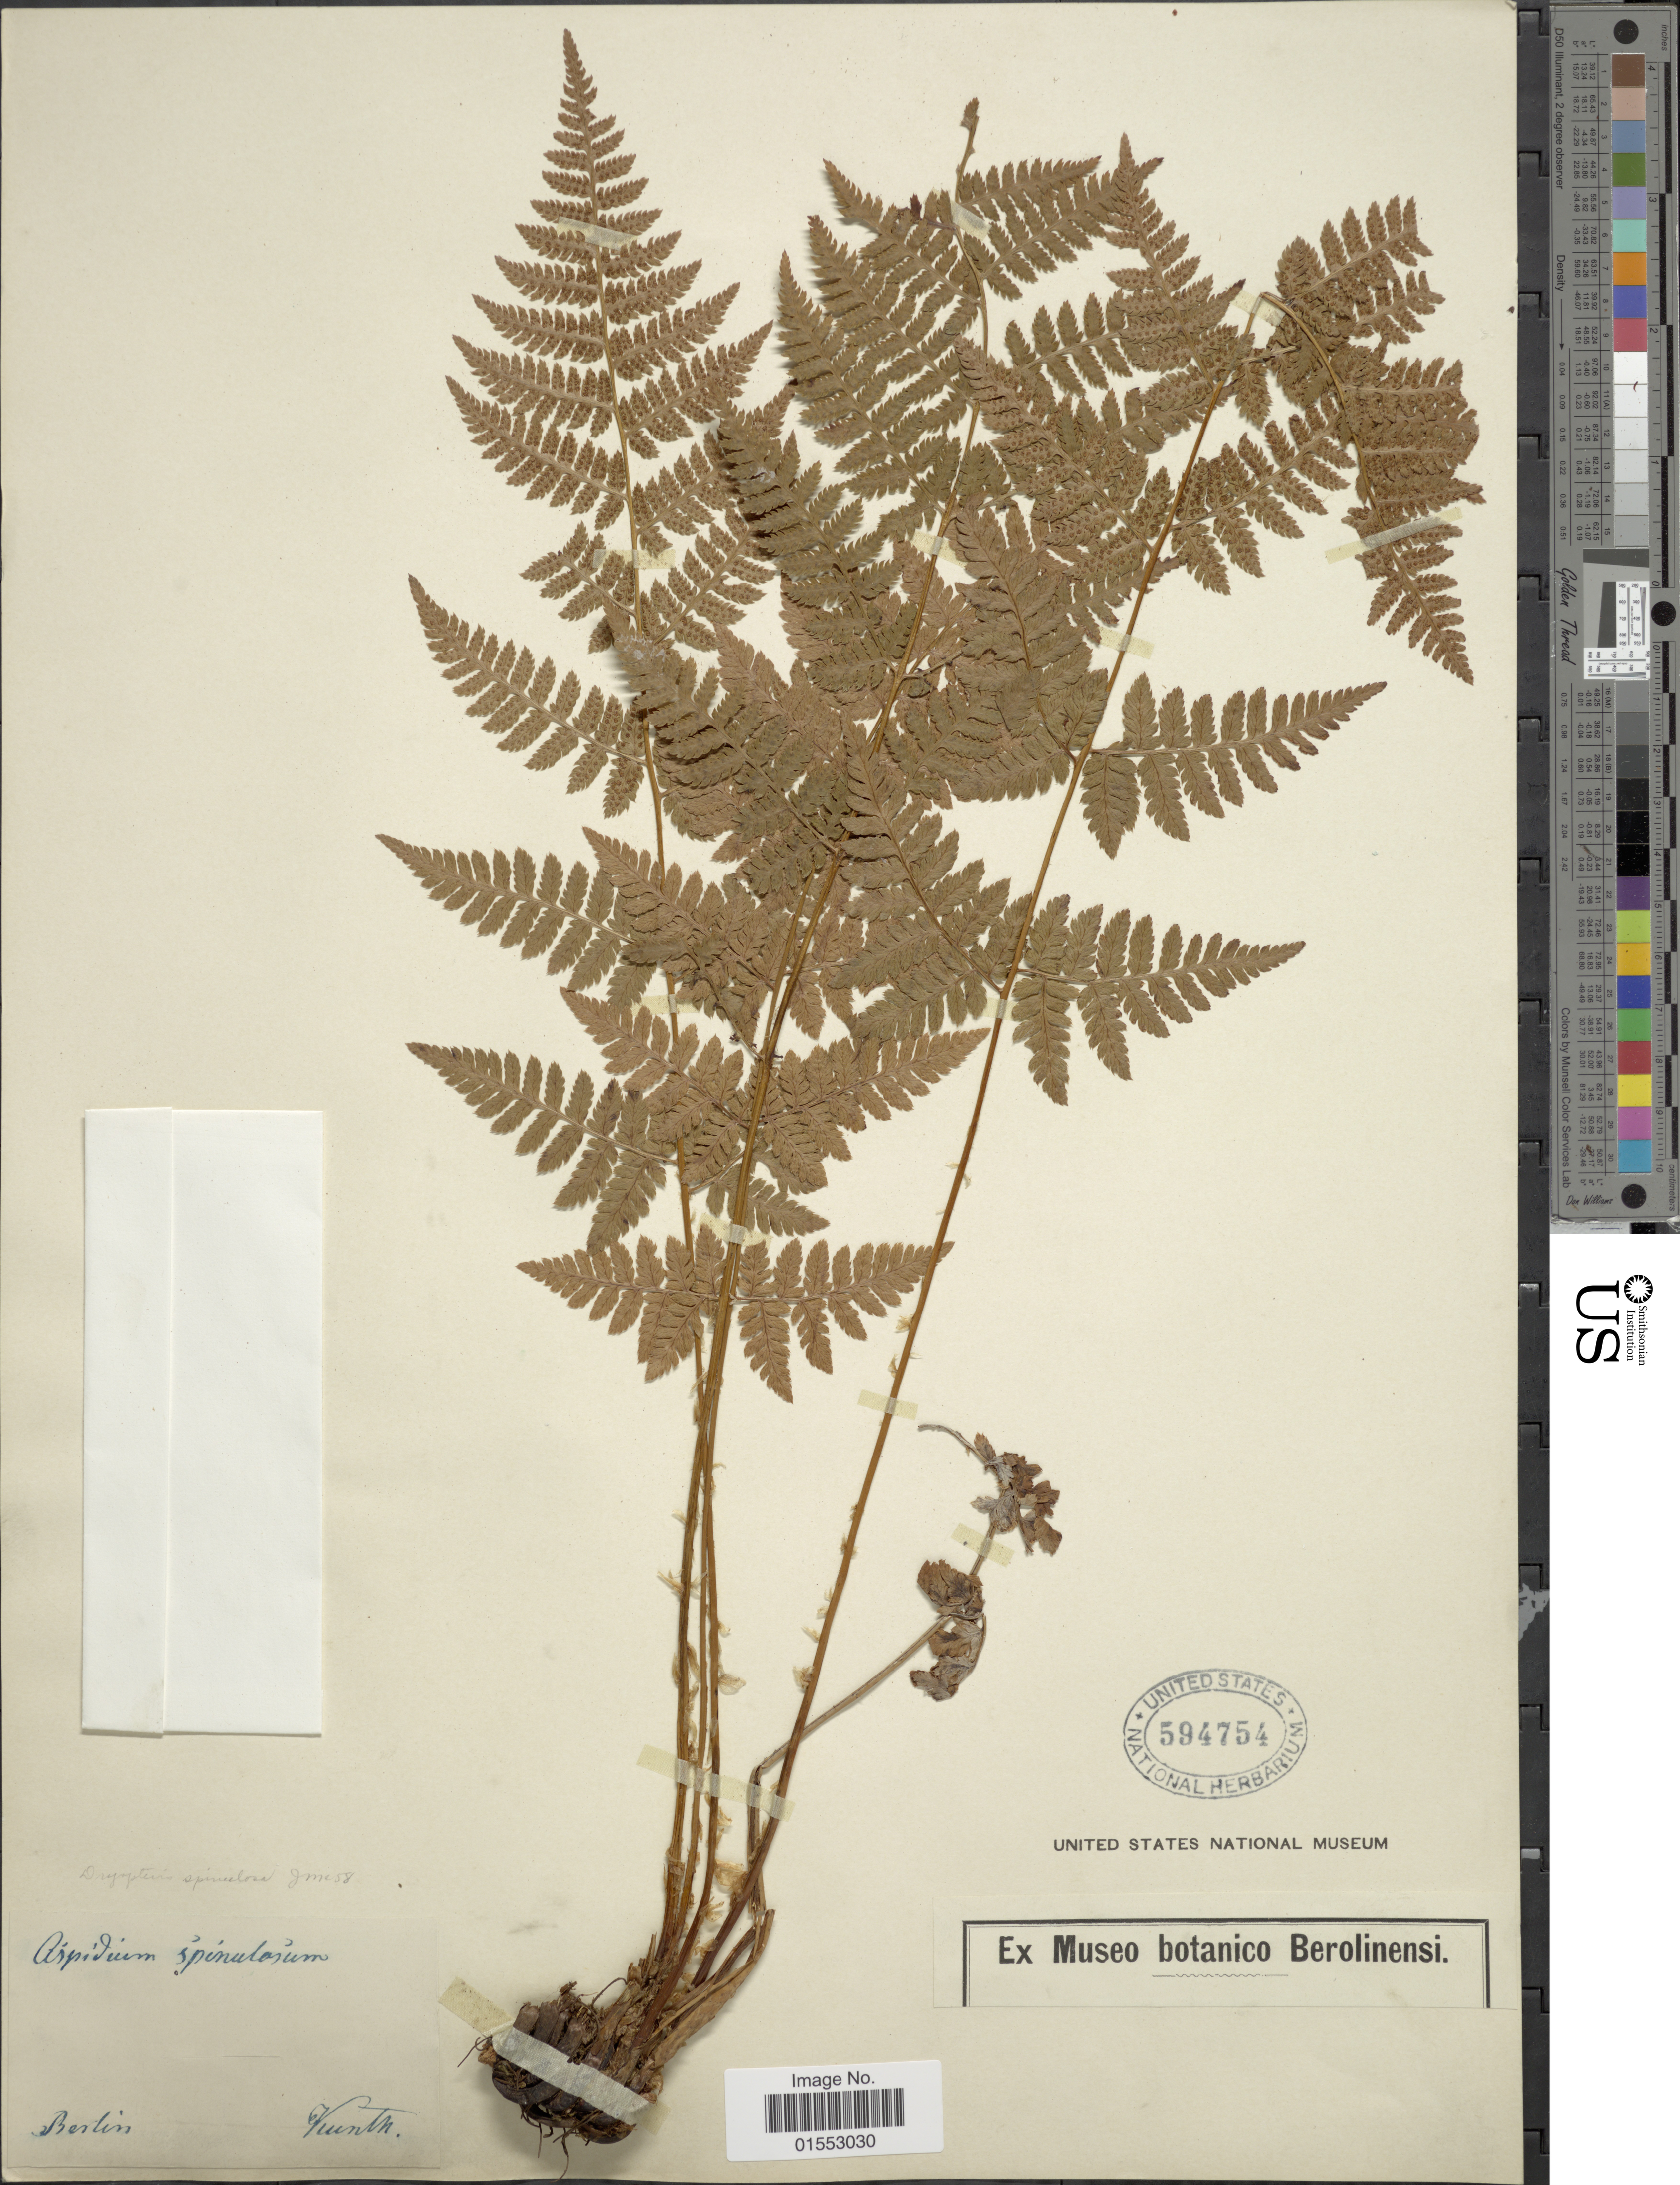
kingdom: Plantae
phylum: Tracheophyta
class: Polypodiopsida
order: Polypodiales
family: Dryopteridaceae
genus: Dryopteris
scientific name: Dryopteris carthusiana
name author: (Villars) H.P. Fuchs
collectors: C. S. Kunth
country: Germany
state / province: Berlin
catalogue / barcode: US 594754